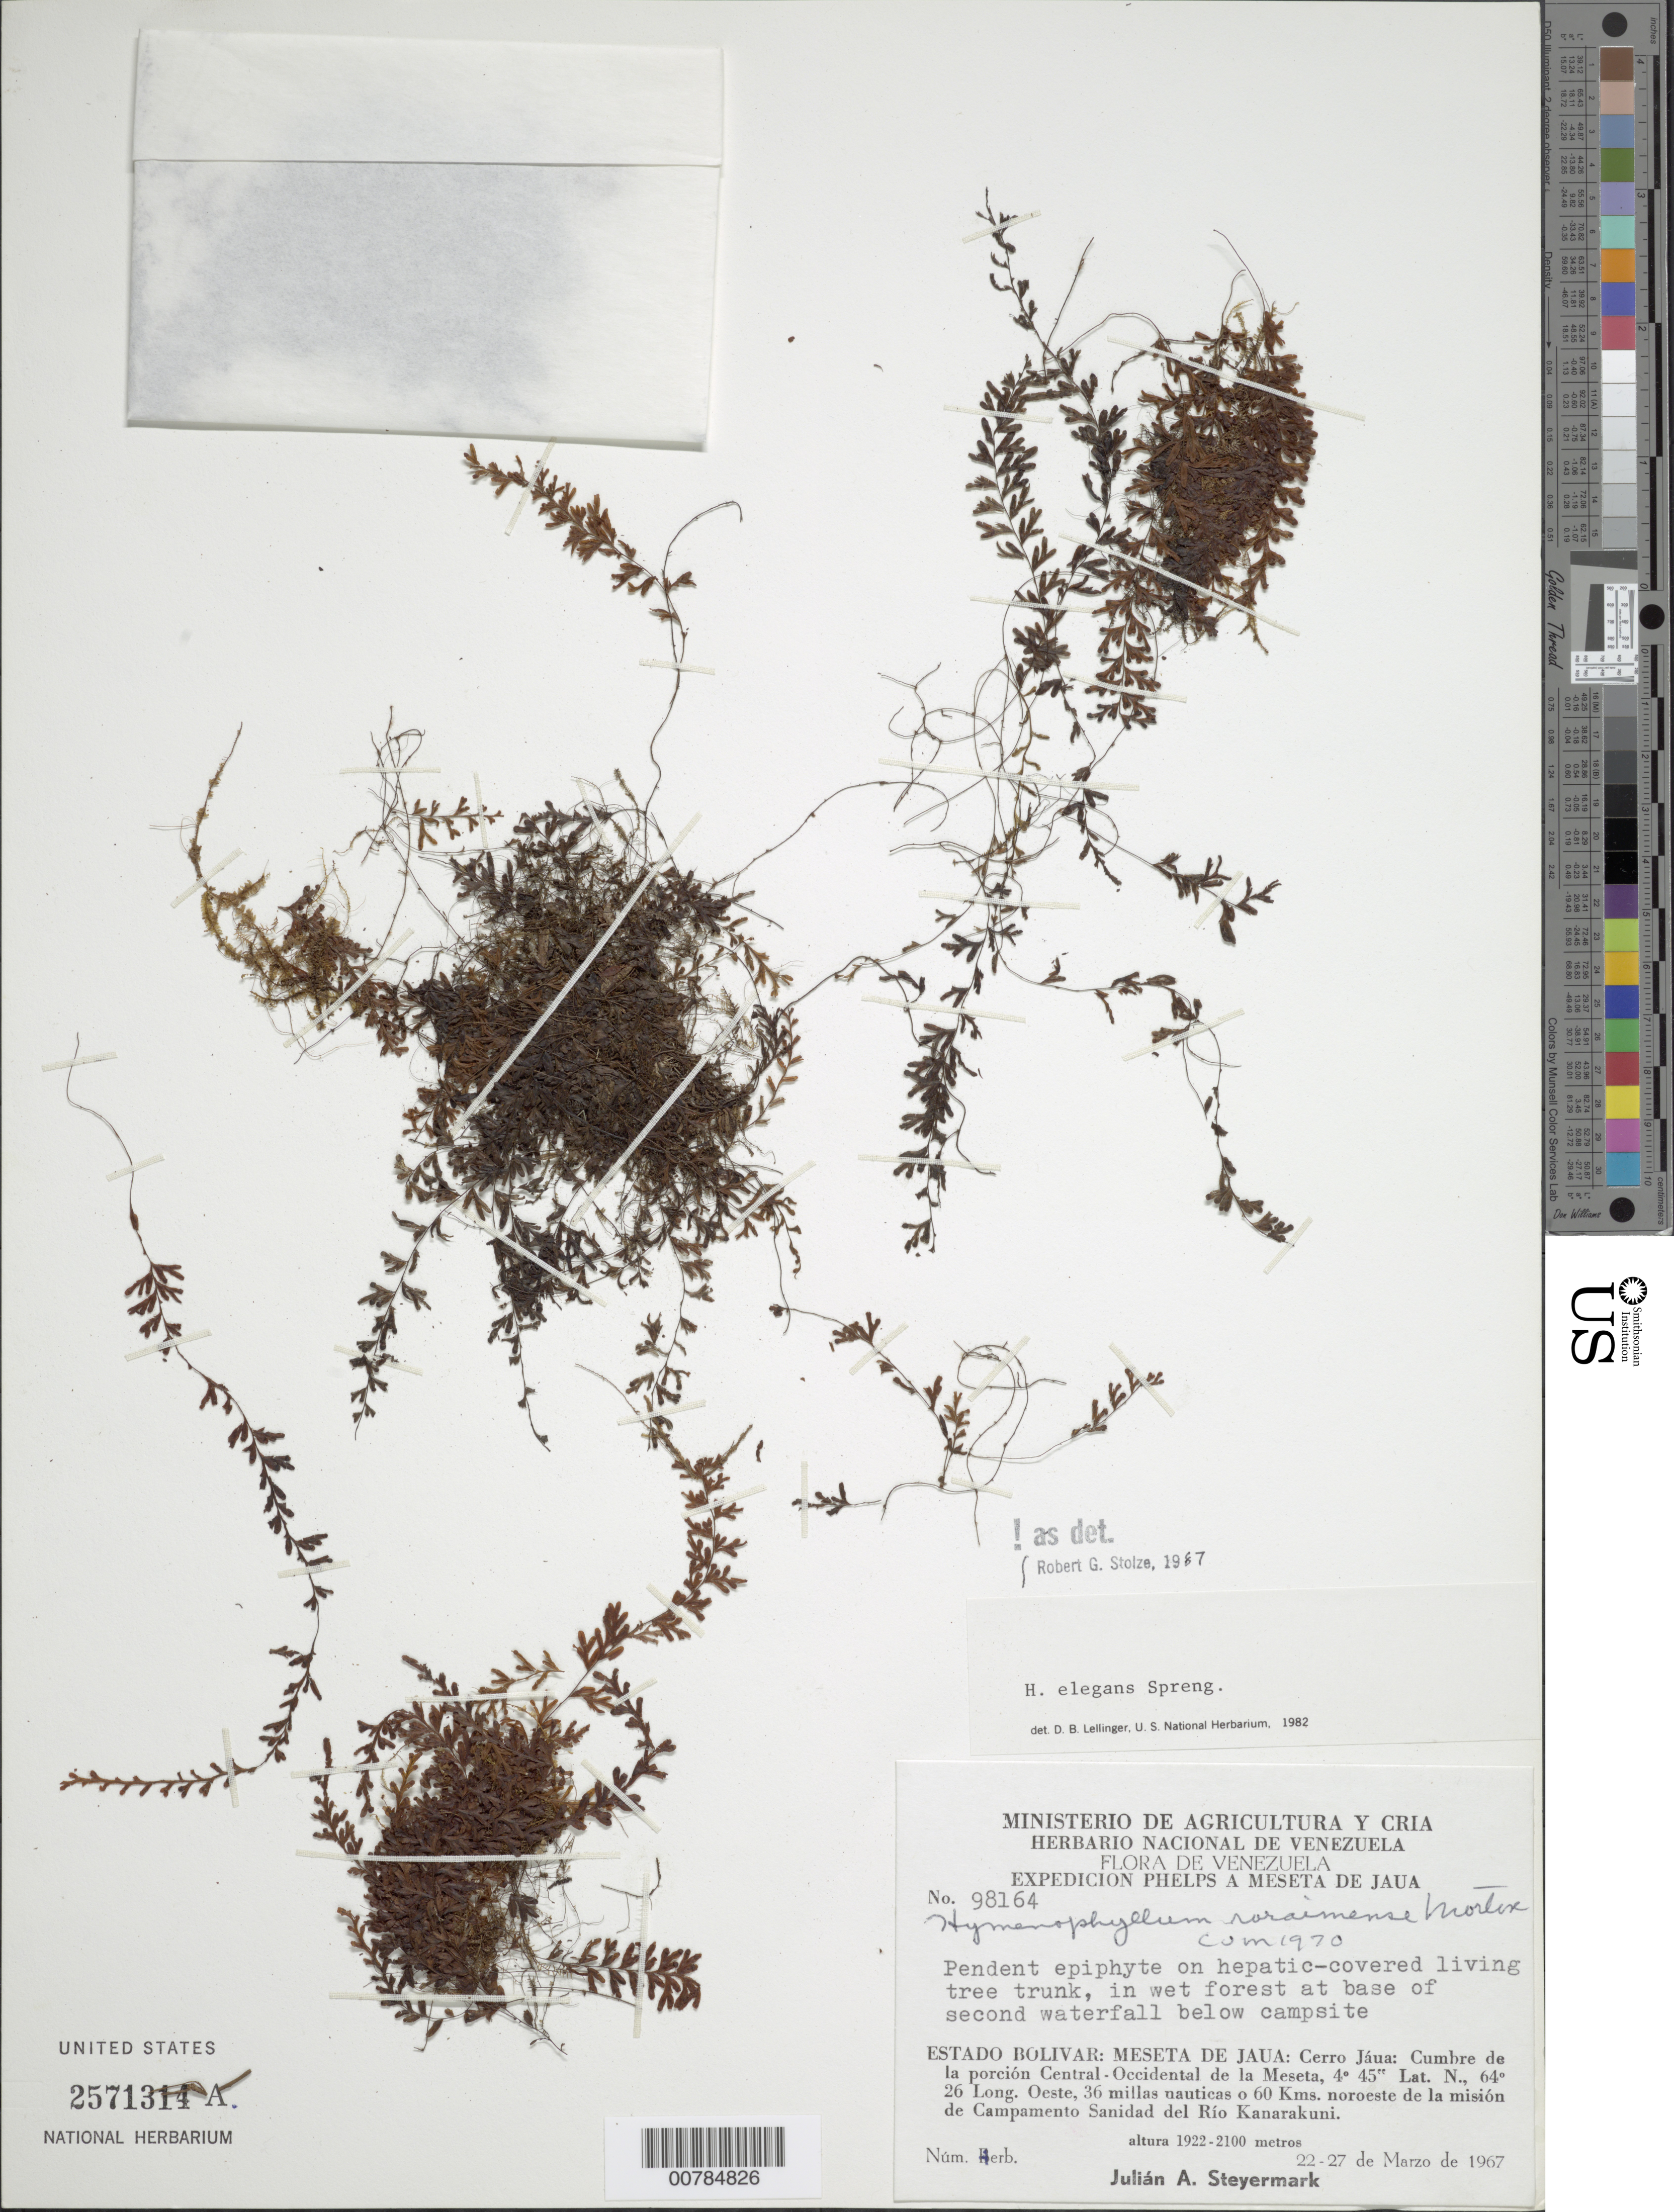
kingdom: Plantae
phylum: Tracheophyta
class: Polypodiopsida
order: Hymenophyllales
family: Hymenophyllaceae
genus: Hymenophyllum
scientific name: Hymenophyllum elegans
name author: Spreng.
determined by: Stolze, R. G.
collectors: J. Steyermark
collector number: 98164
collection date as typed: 22-Mar-67 to 27-Mar-67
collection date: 1967-03-22/1967-03-27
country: Venezuela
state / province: Bolívar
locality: Meseta del Jaua: Cerro Jáua, cumbre de la porcion Central-Occidental de la Meseta, 36 millas nauticas o 60 km NO de la mision de Campamento Sanidad del Río Kanarakuni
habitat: Wet forest at base of waterfall; on hepatic-covered living tree trunk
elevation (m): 1922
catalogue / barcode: US 2571314A